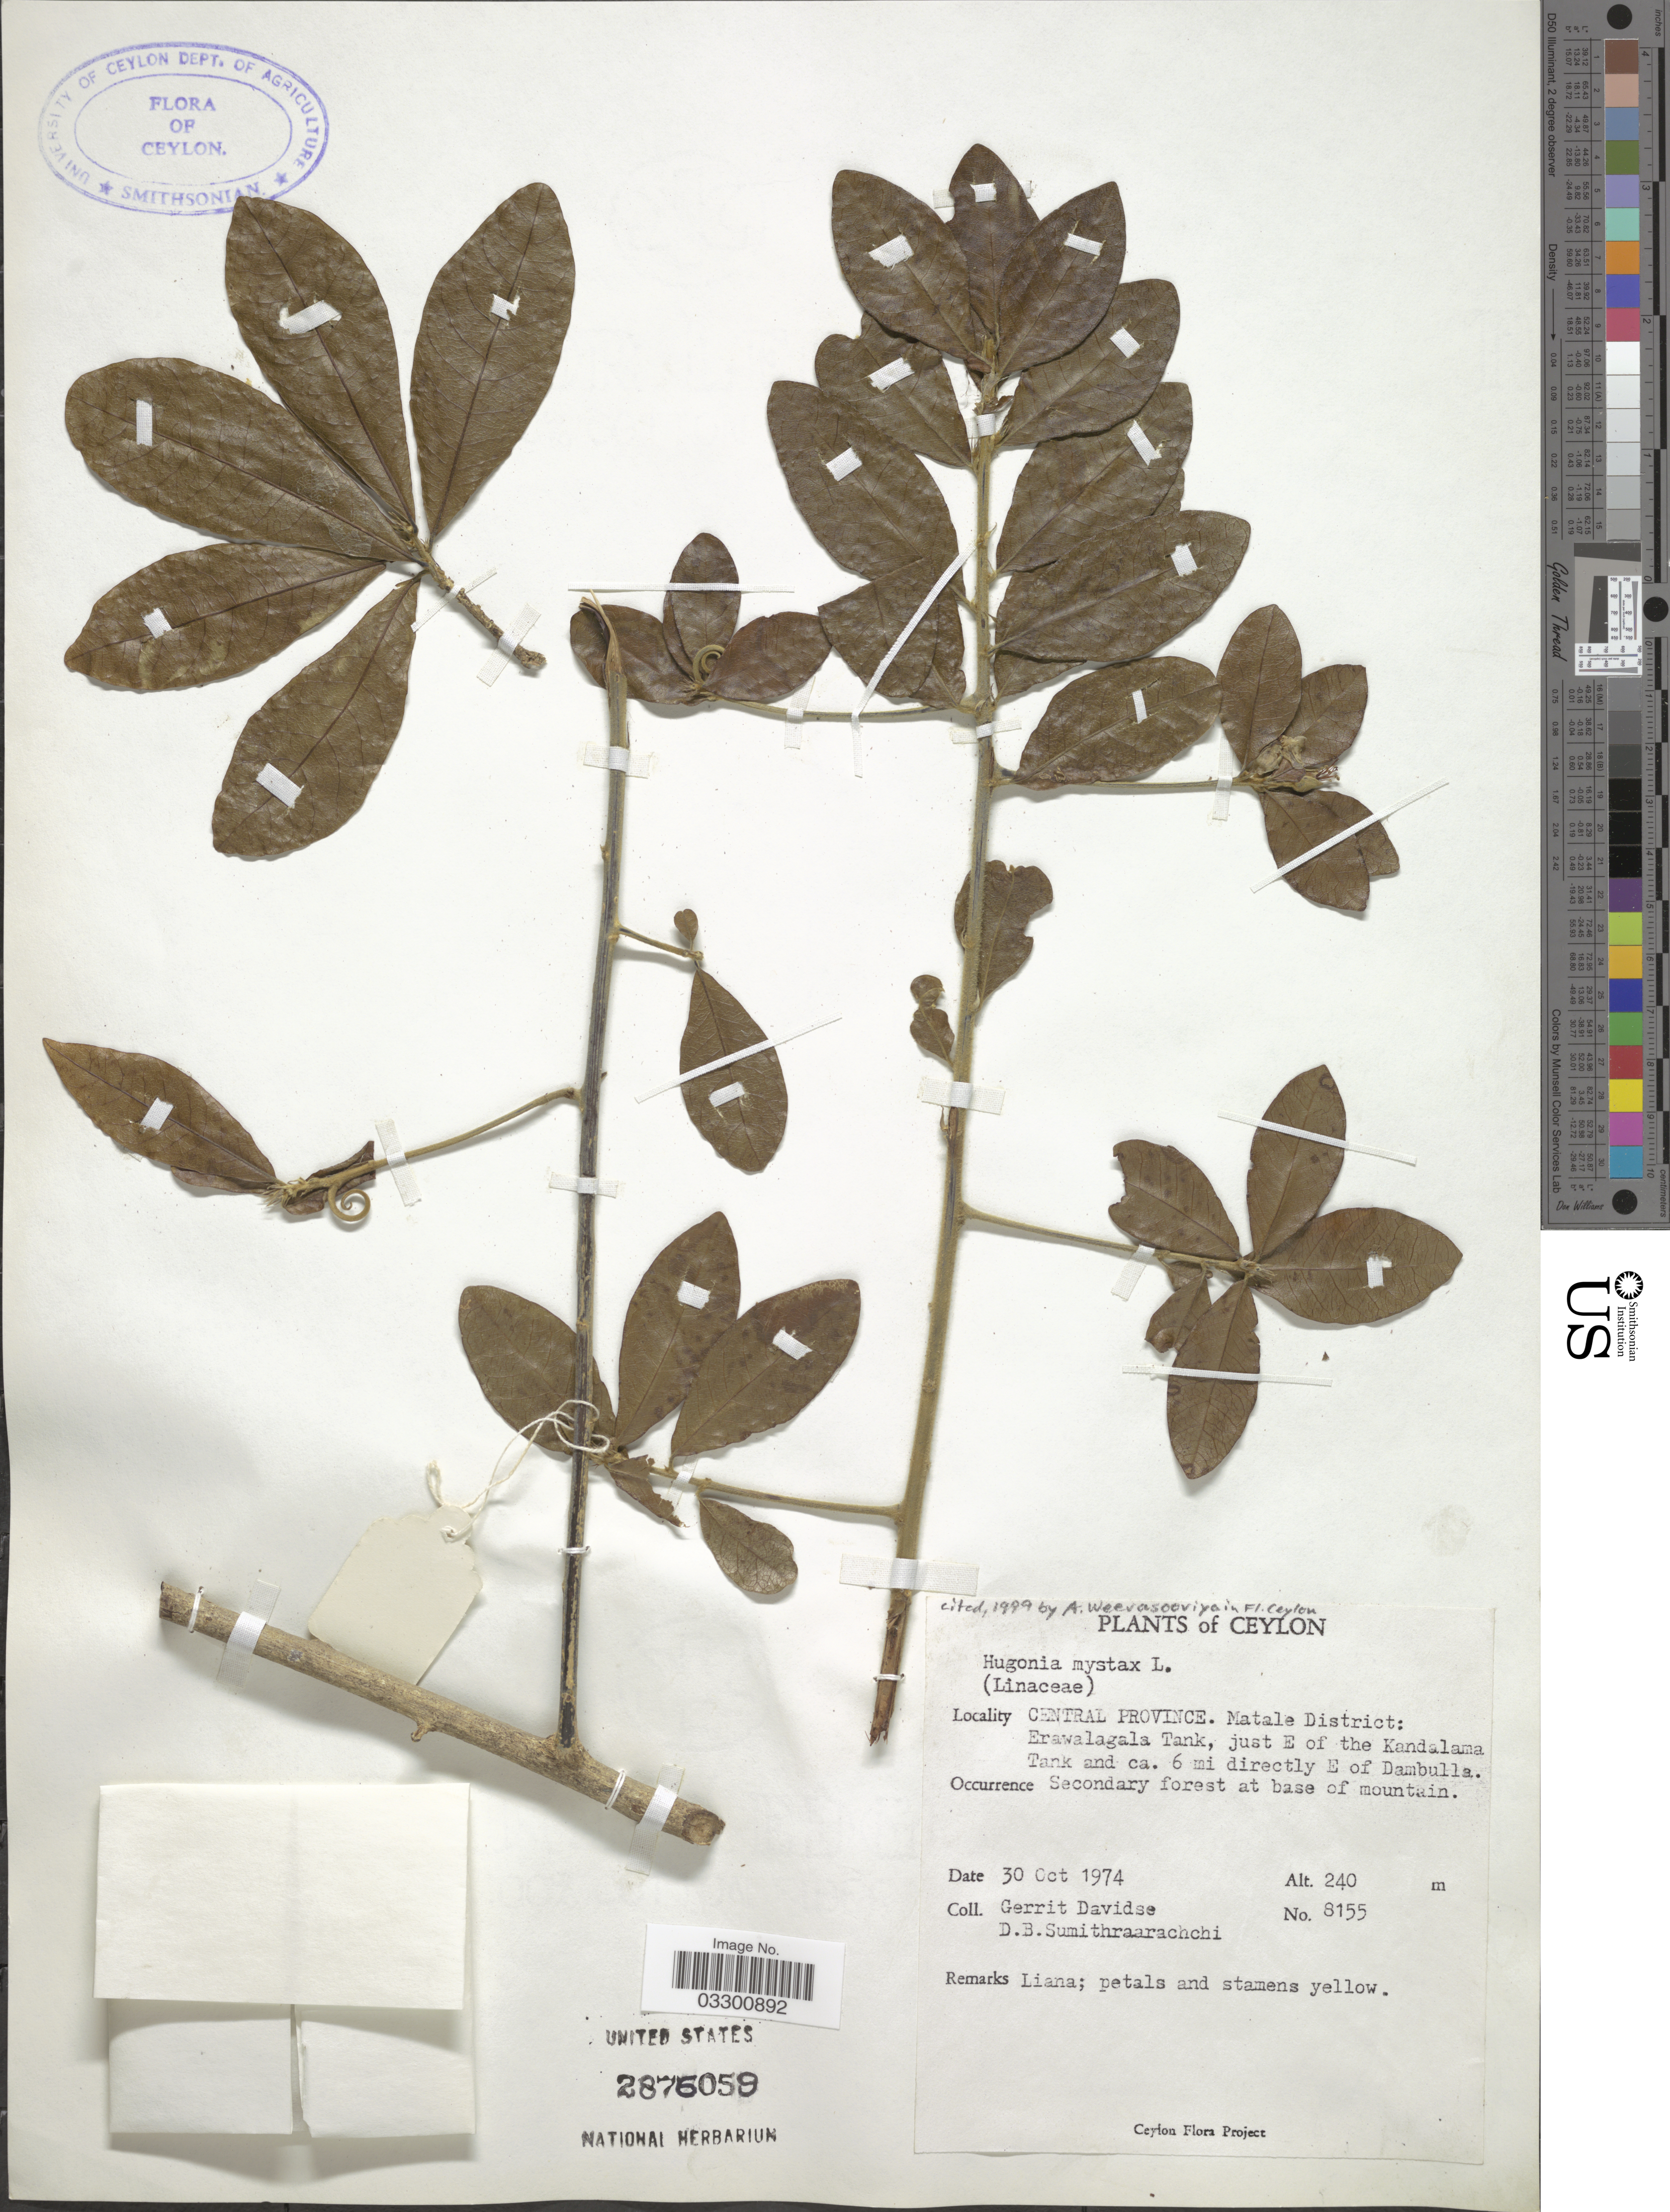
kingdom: Plantae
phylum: Tracheophyta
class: Magnoliopsida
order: Malpighiales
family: Linaceae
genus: Hugonia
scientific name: Hugonia mystax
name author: L.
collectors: G. Davidse & D. B. Sumithraarachchi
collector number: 8155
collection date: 1974-10-30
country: Sri Lanka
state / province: Central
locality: Ceylon, Matale District: Erawalagala Tank, just E of the Kandalama Tank and ca. 6 mi directly E of Dambulla.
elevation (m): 240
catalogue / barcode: US 2876059